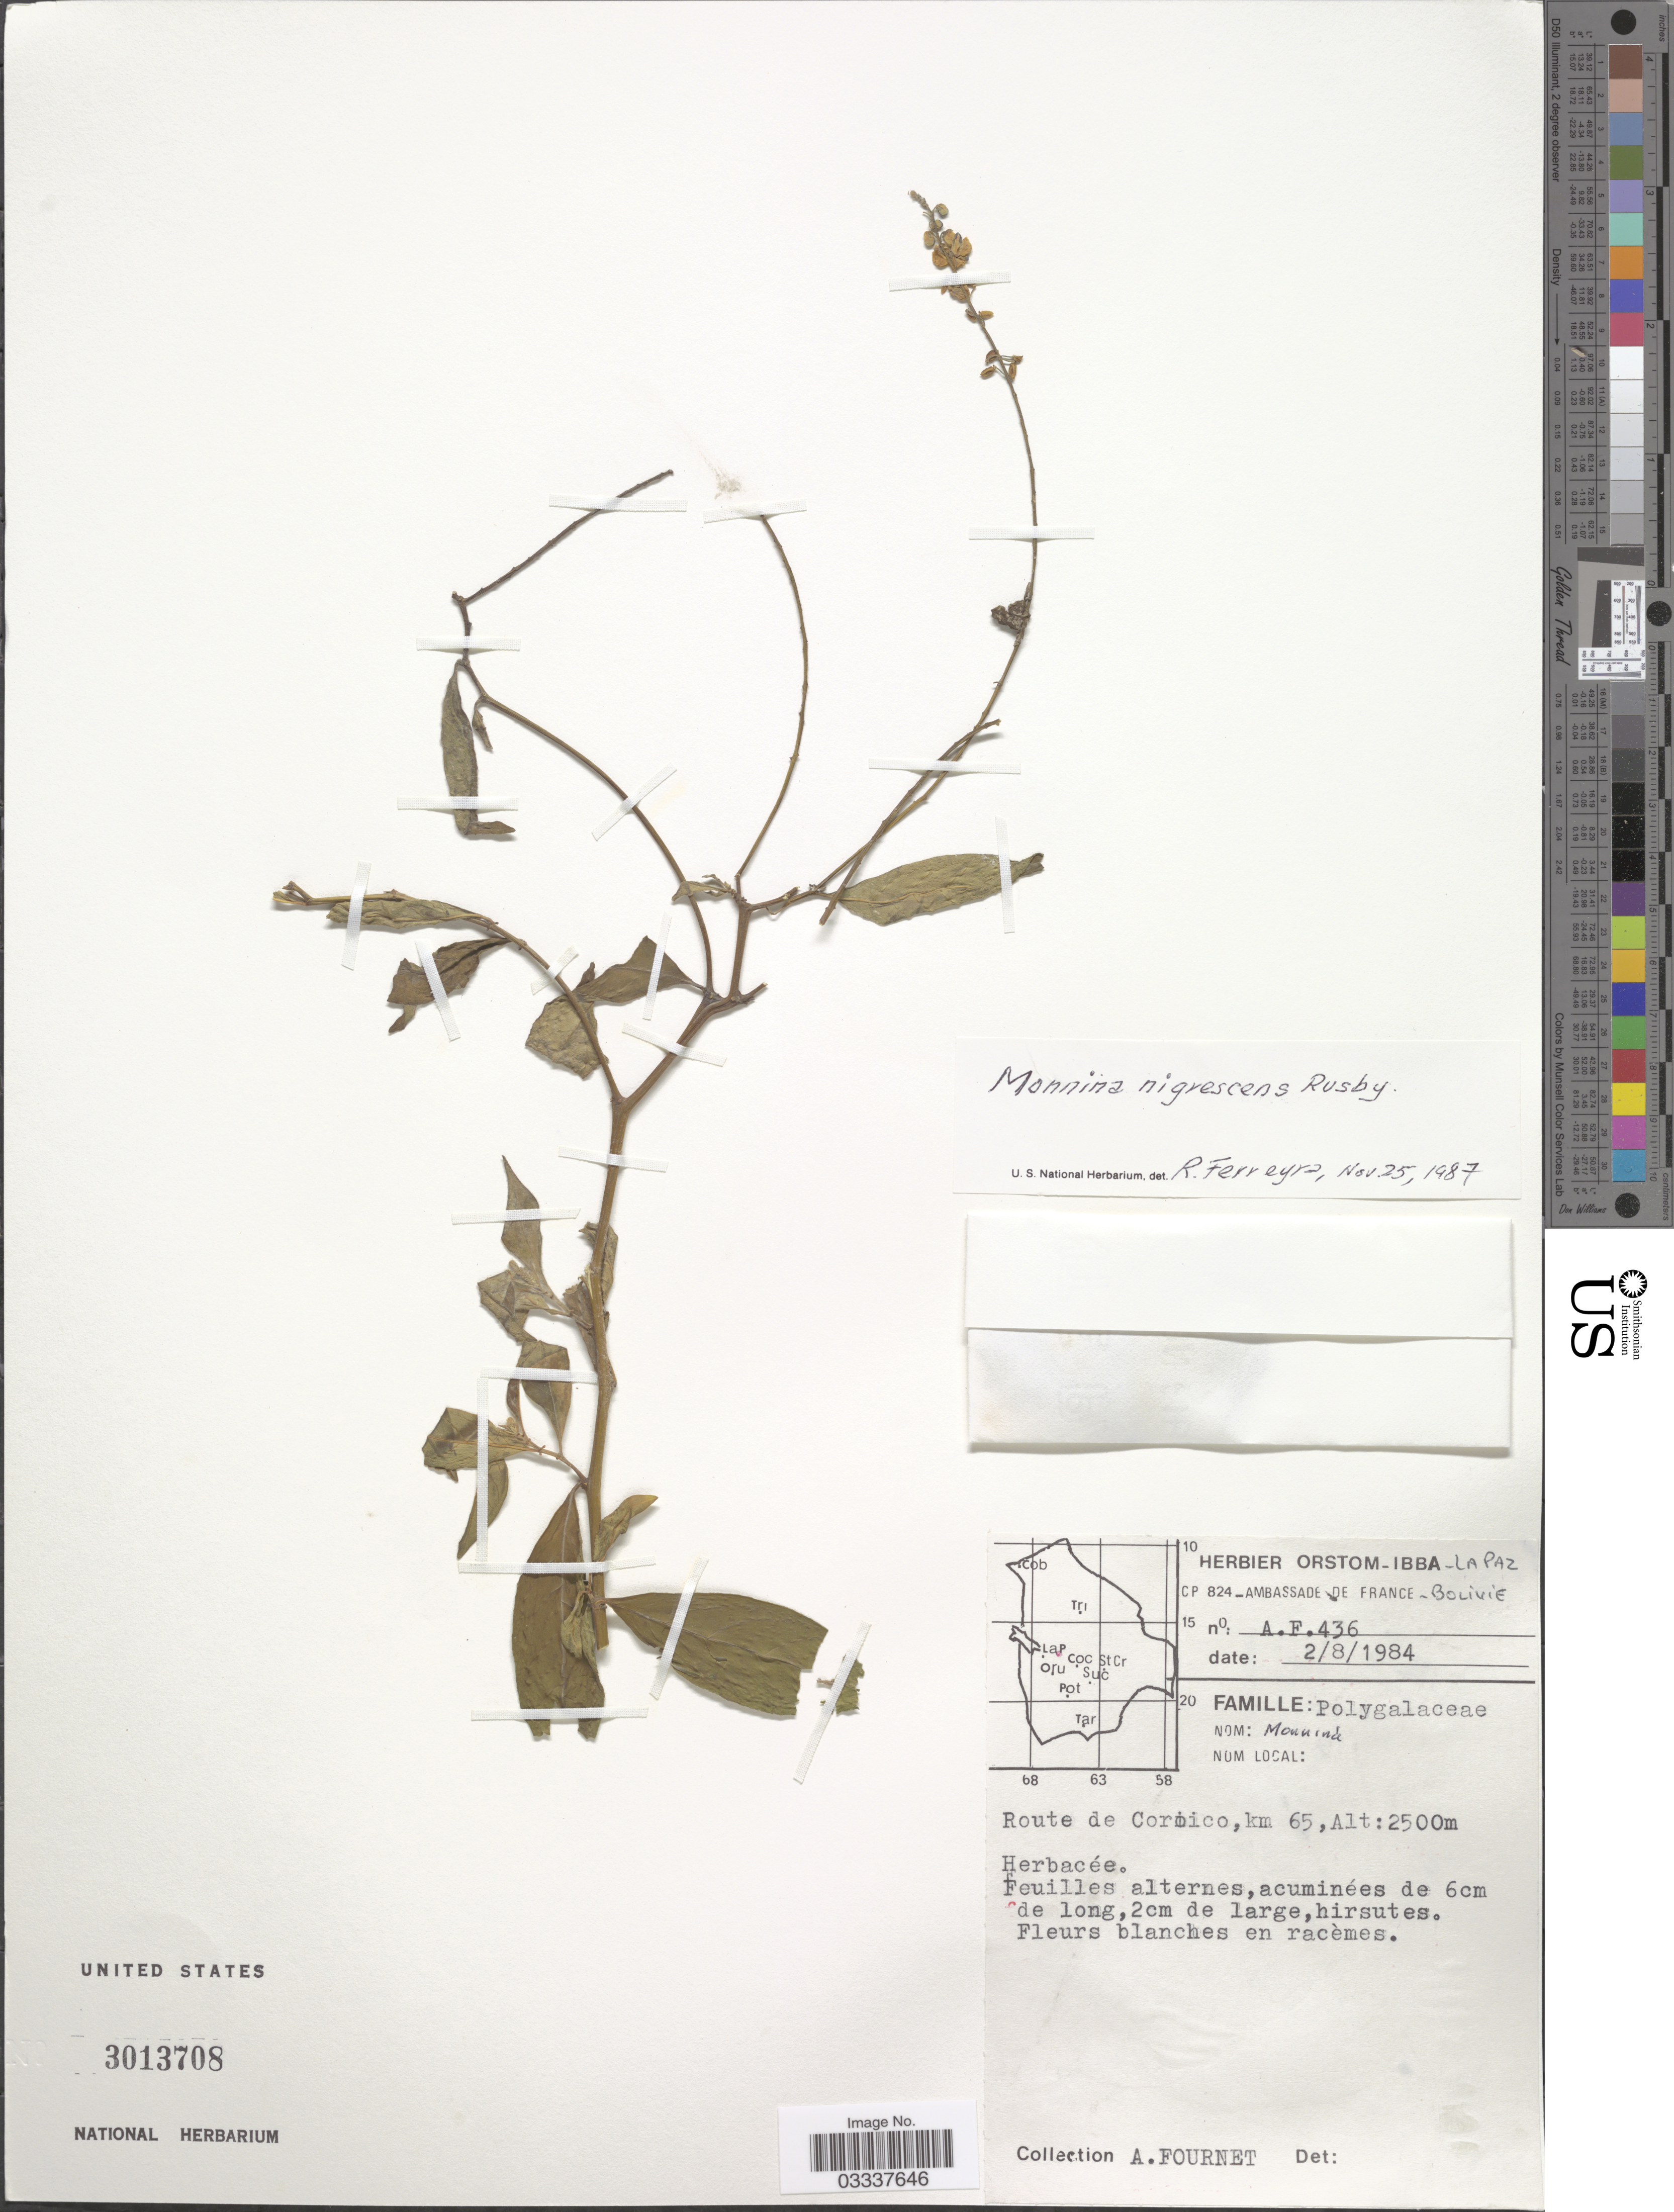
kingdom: Plantae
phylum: Tracheophyta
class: Magnoliopsida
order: Fabales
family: Polygalaceae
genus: Monnina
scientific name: Monnina nigrescens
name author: Rusby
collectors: A. Fournet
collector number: AF436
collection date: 1984-08-02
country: Bolivia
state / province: La Paz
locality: Route de Coroico, km 65.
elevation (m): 2500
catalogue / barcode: US 3013708